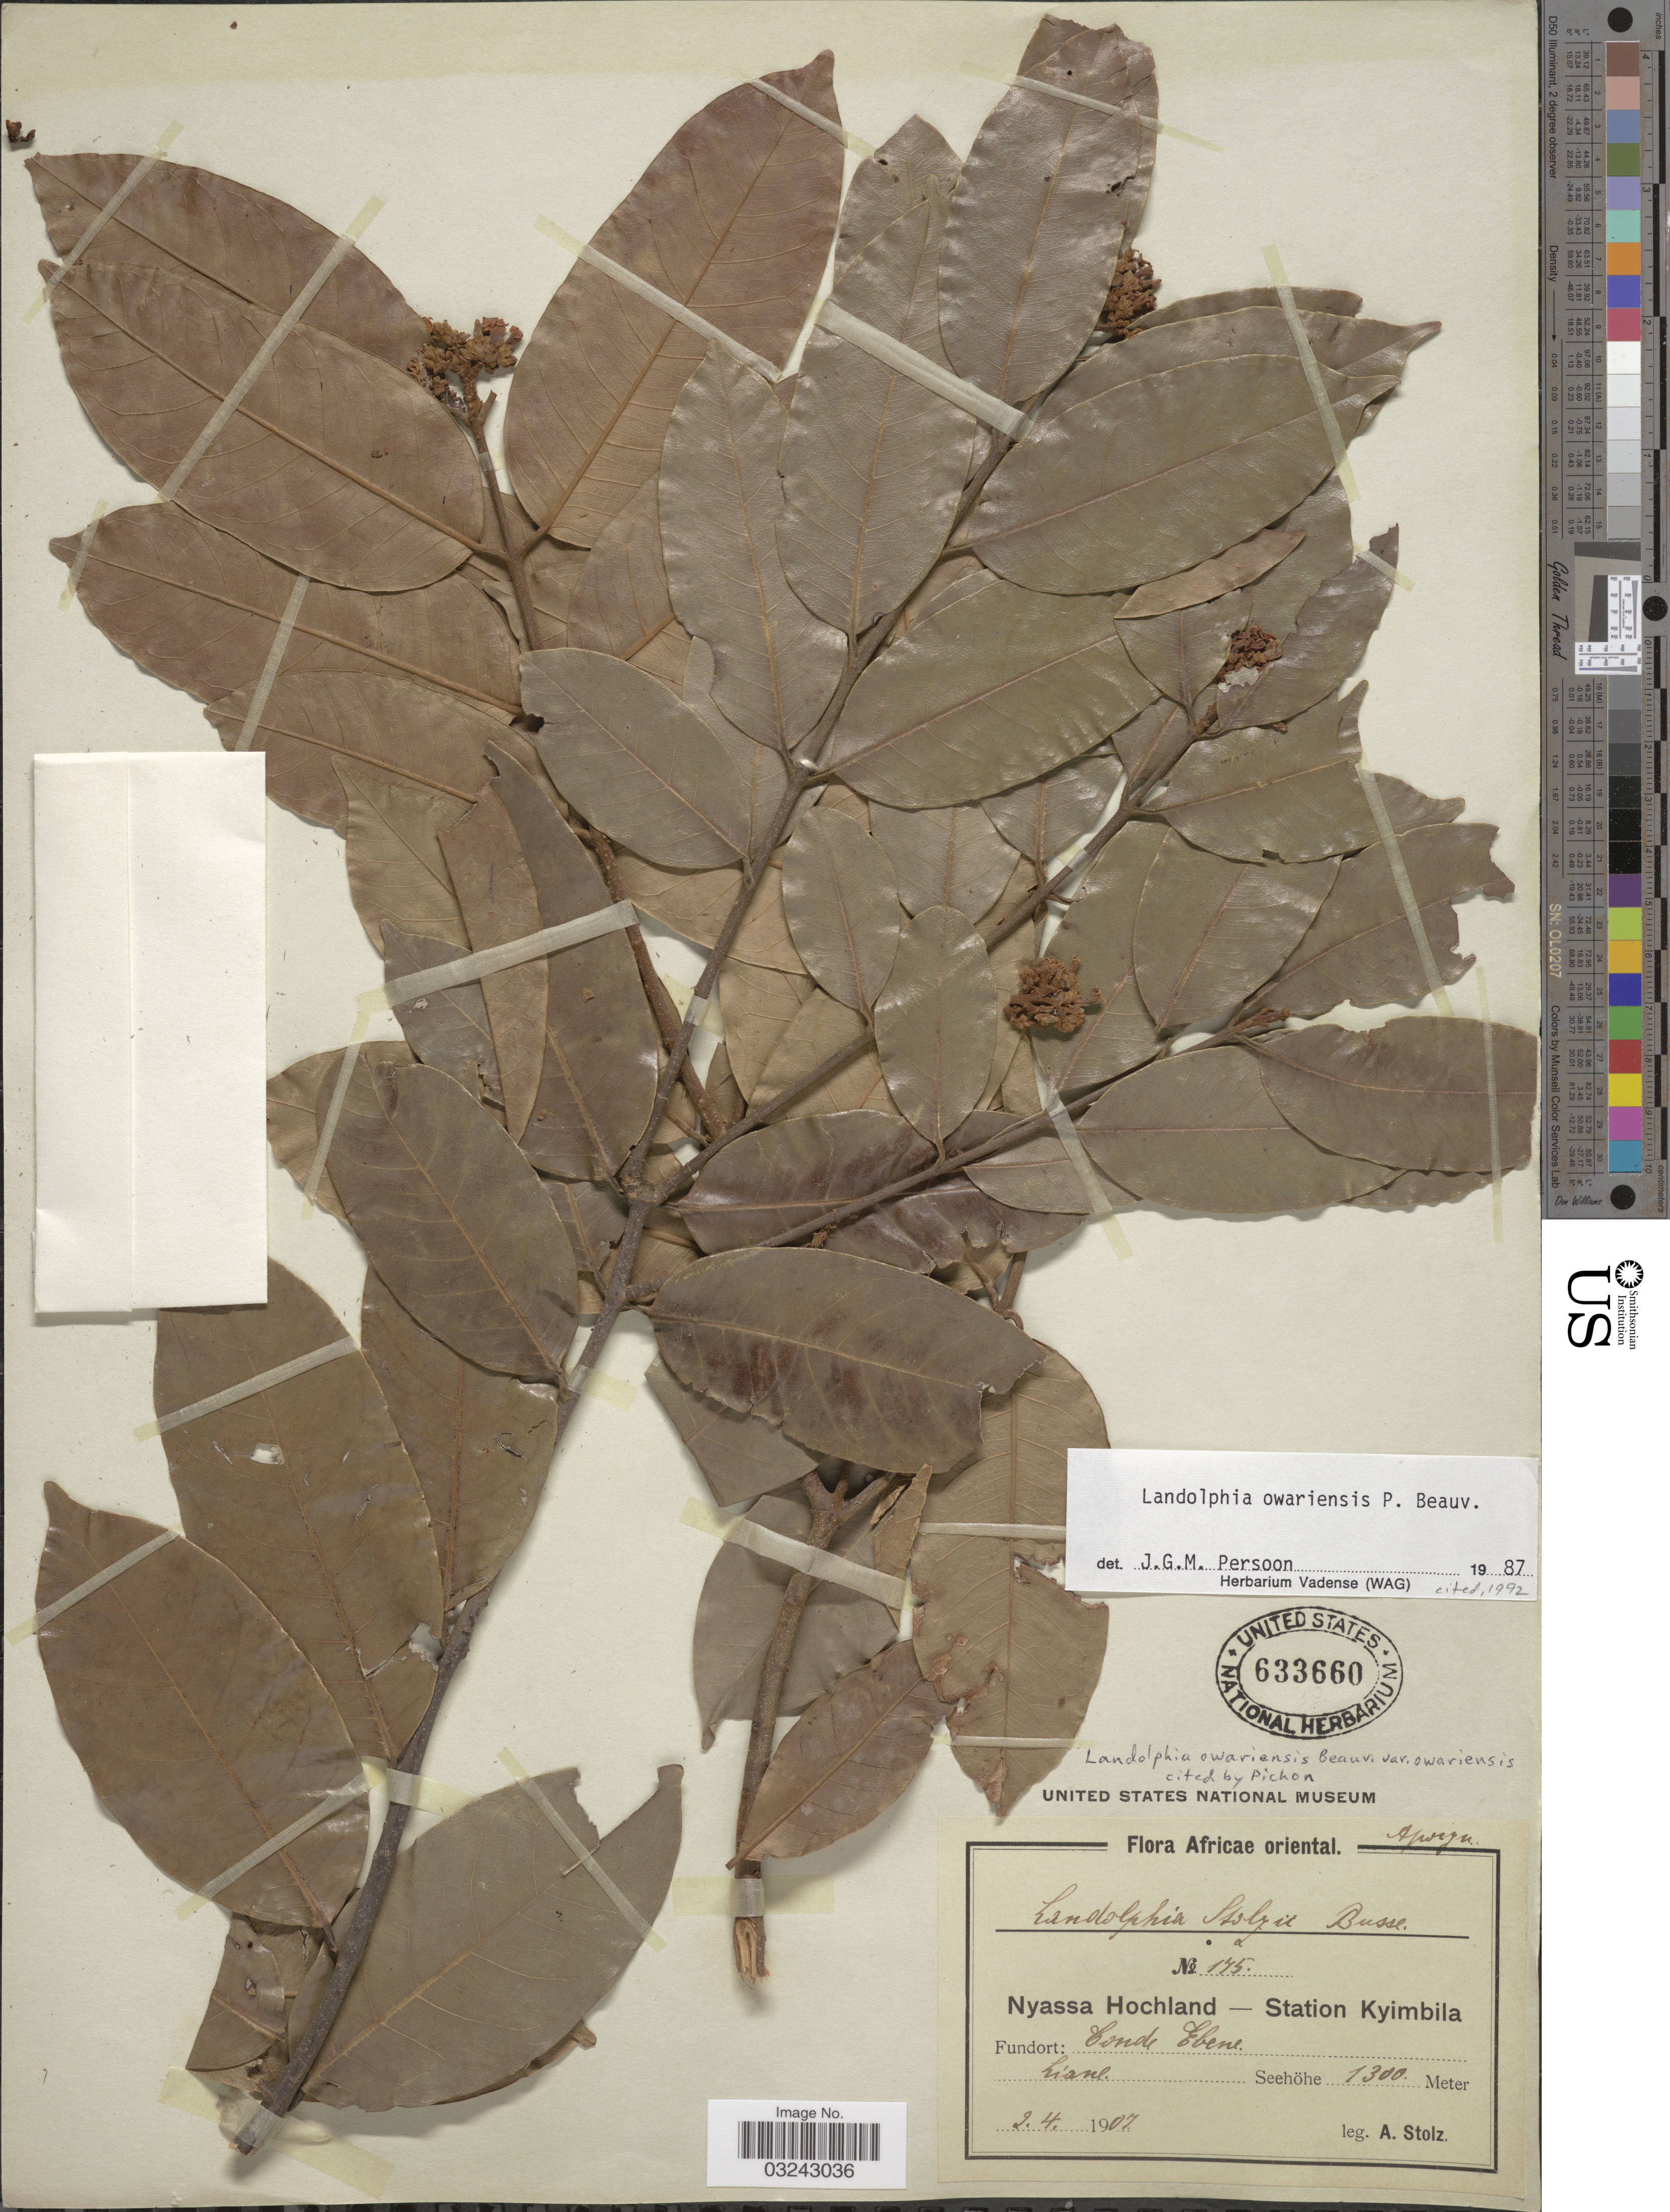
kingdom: Plantae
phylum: Tracheophyta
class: Magnoliopsida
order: Gentianales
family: Apocynaceae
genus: Landolphia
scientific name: Landolphia owariensis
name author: P. Beauv.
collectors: A. Stolz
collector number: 175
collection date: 1907-04-02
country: Tanzania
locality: Africae oriental, Afwegu [interpreted] [unsure placement], Nyassa Hochland - Station Kyimbila, Conde [interpreted] Ebene.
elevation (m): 1300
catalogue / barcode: US 633660